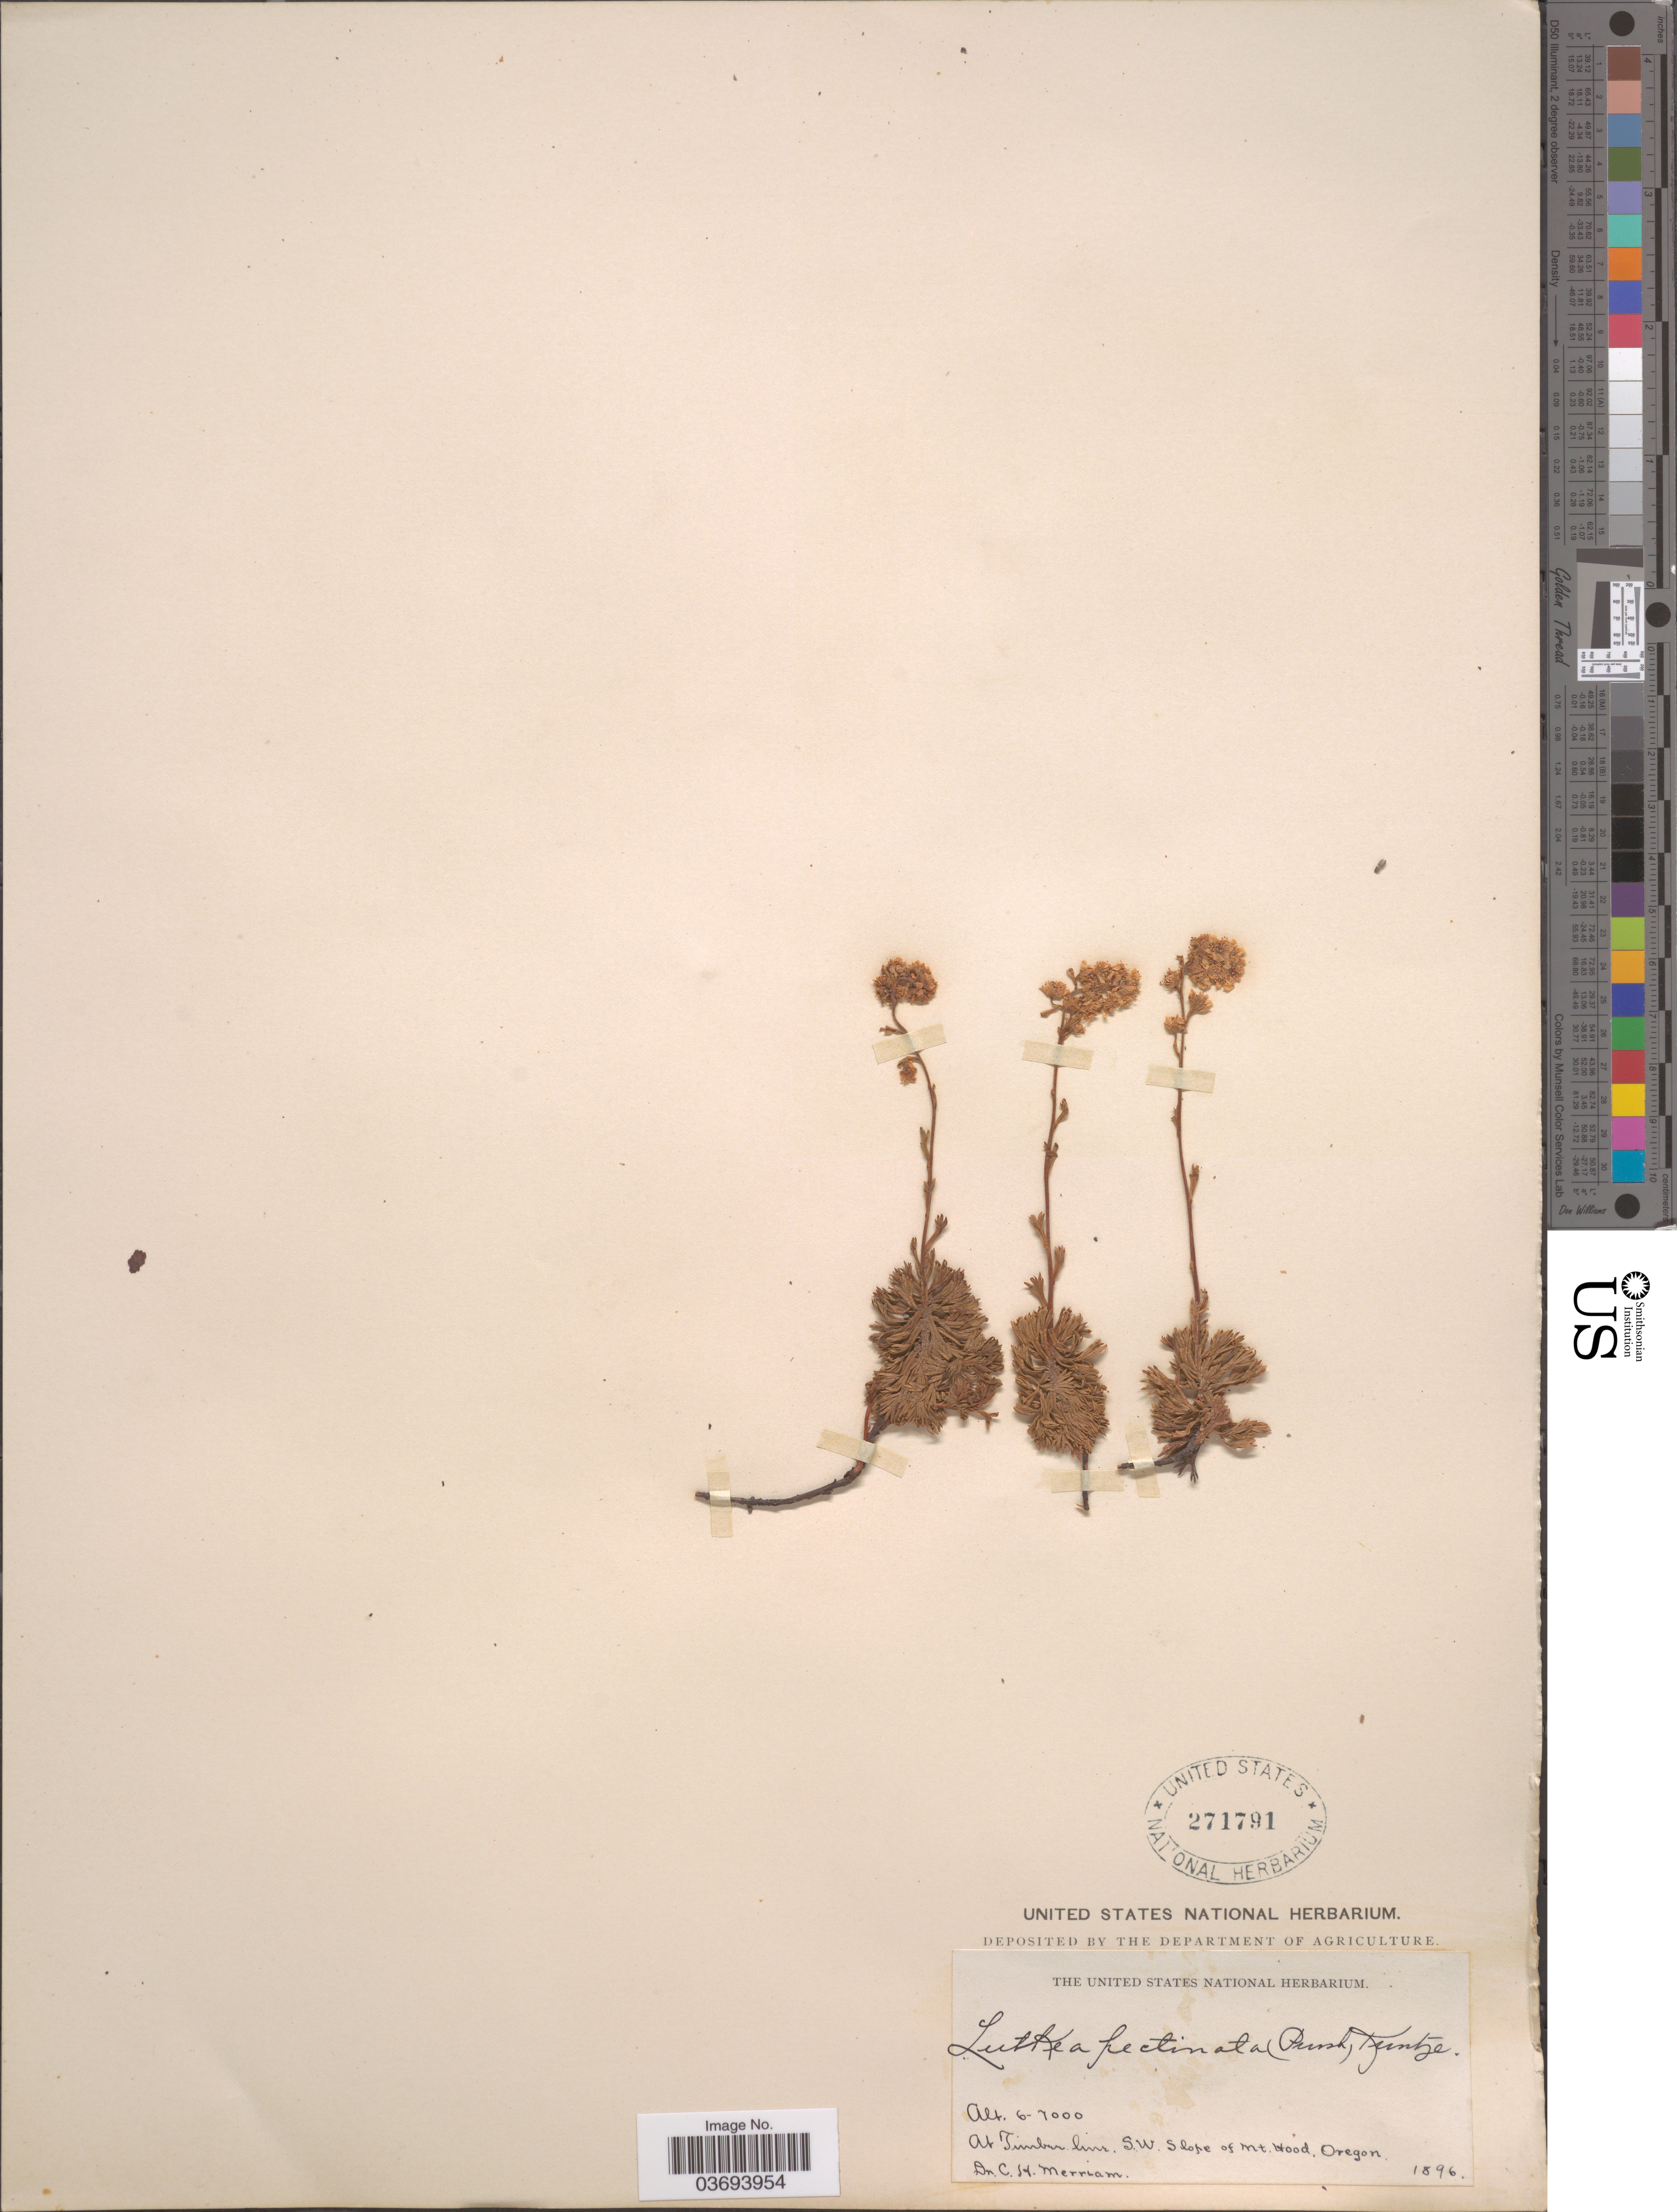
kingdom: Plantae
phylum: Tracheophyta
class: Magnoliopsida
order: Rosales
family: Rosaceae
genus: Luetkea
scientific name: Luetkea pectinata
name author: (Pursh) Kuntze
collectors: C. Merriam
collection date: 1896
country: United States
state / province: Oregon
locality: At Timber line. S. W. slope of Mt. Hood.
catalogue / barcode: US 271791